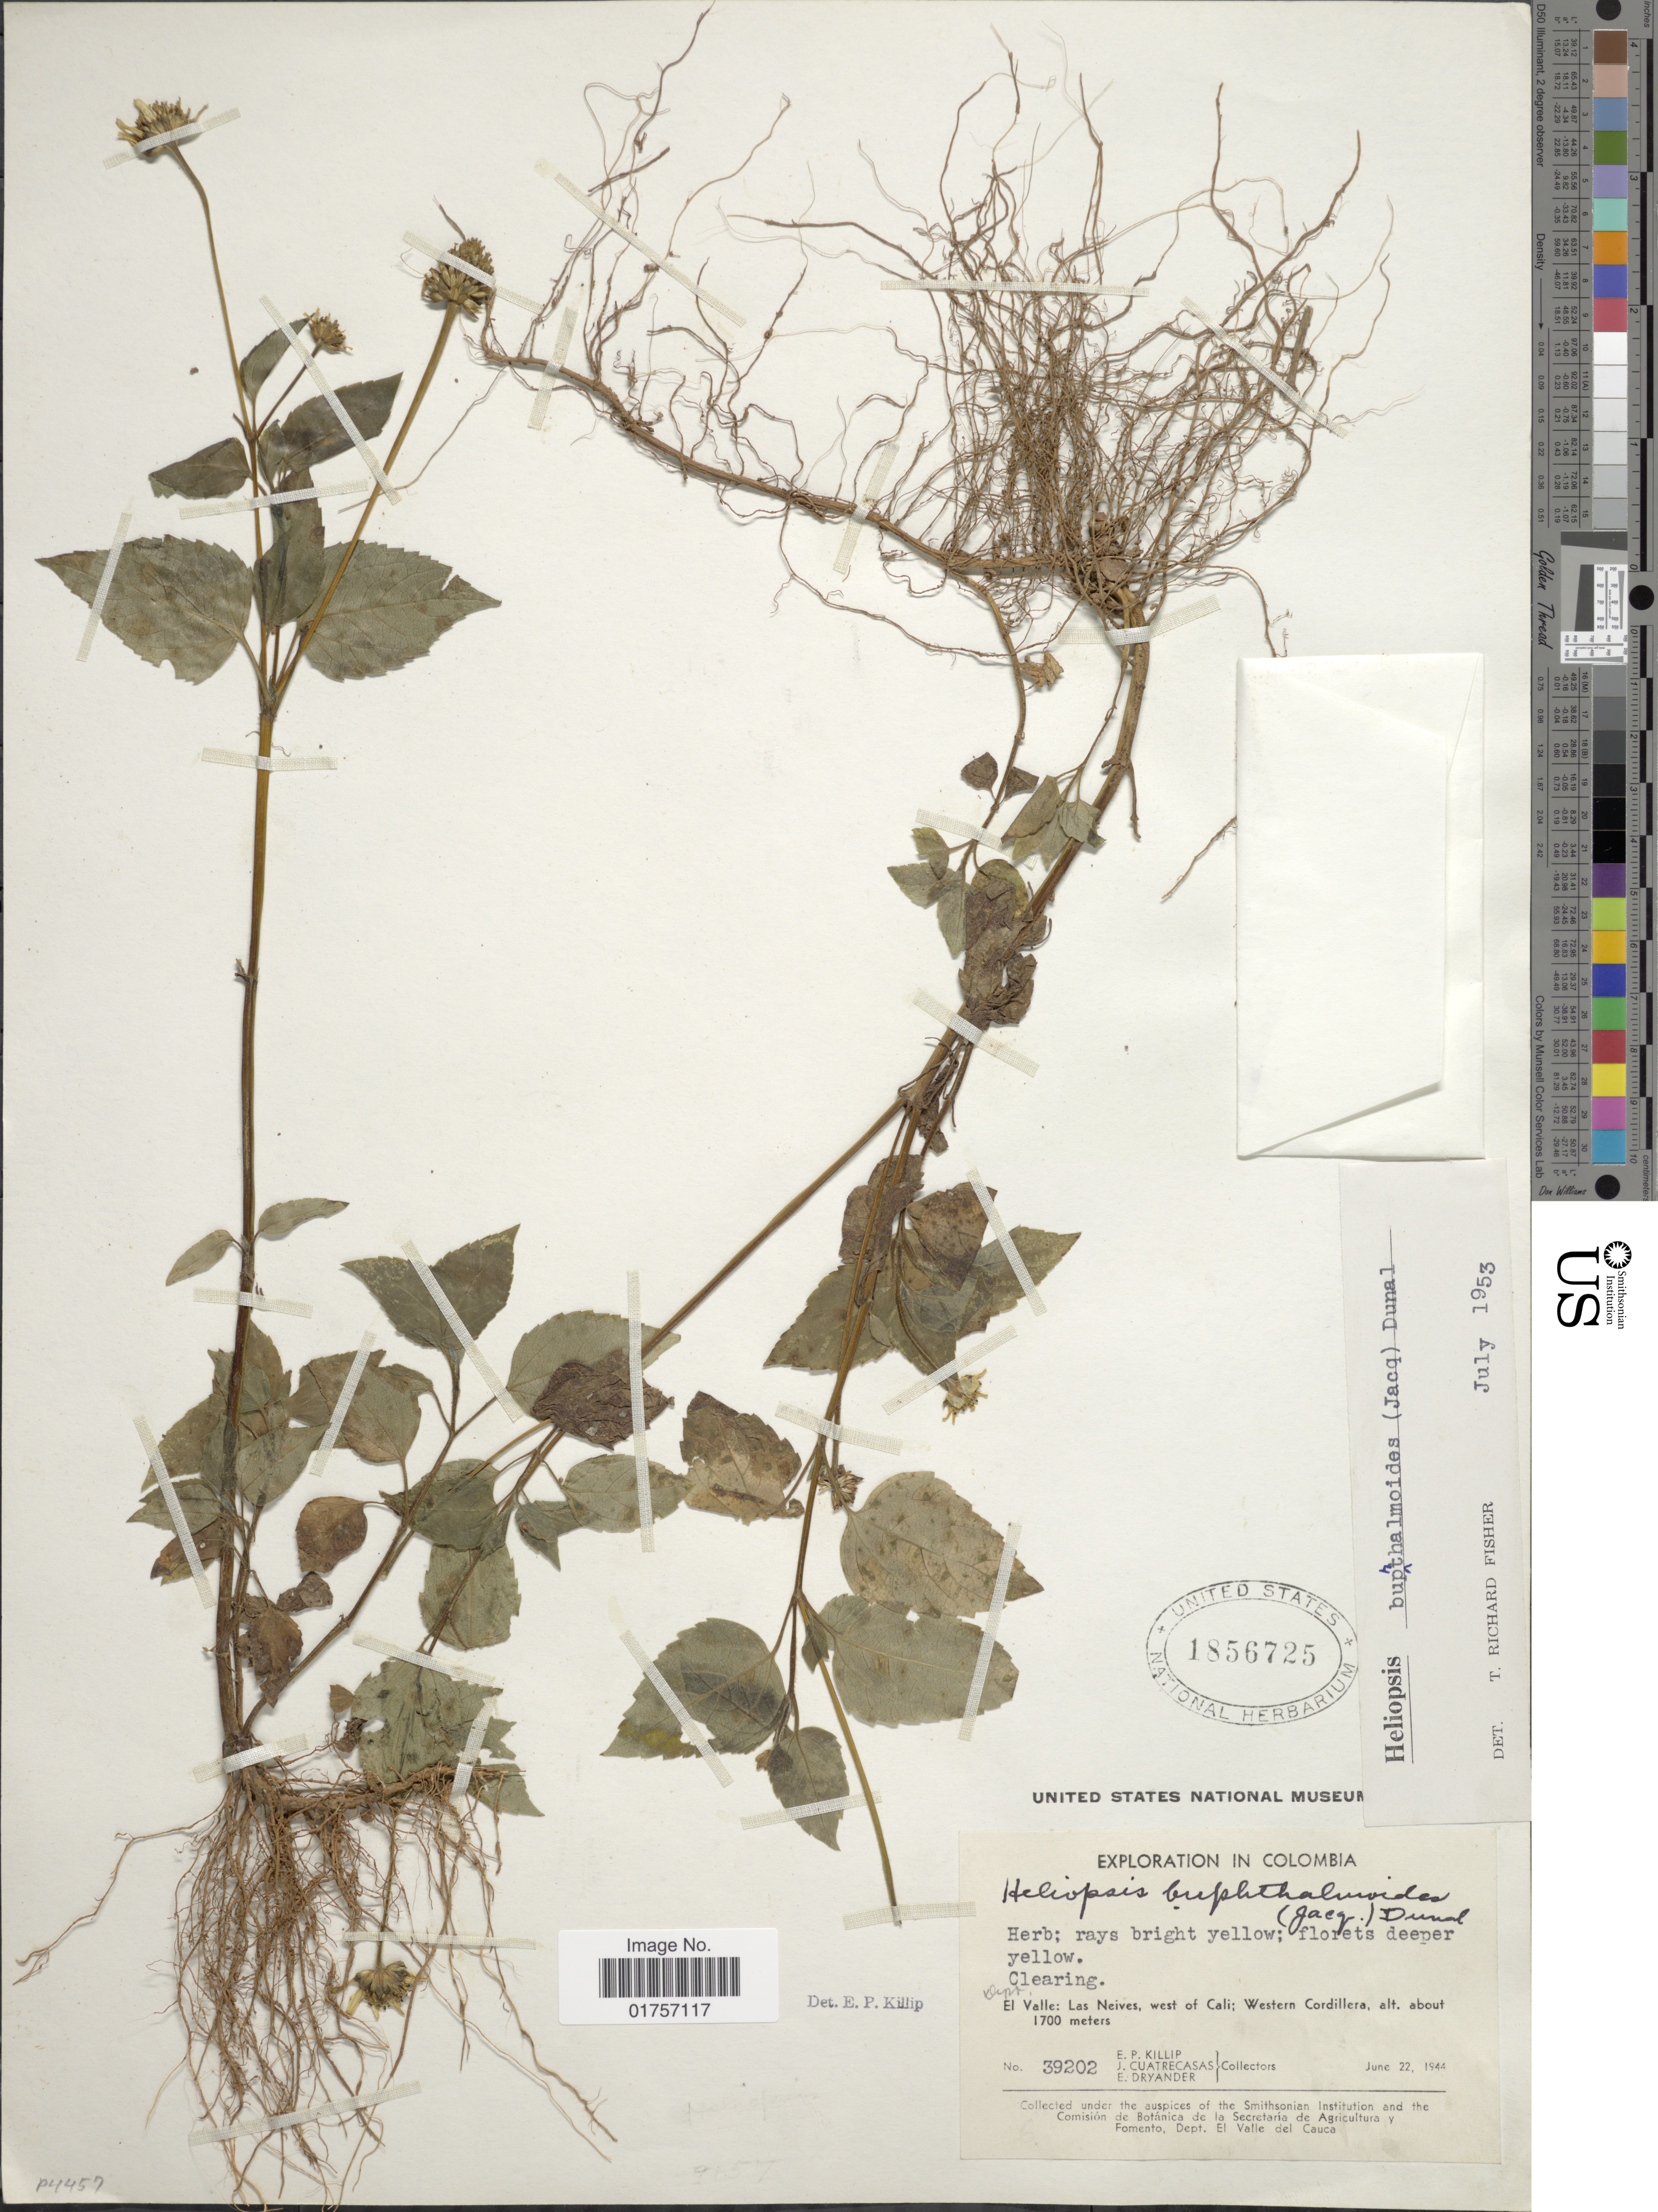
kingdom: Plantae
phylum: Tracheophyta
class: Magnoliopsida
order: Asterales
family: Asteraceae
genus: Heliopsis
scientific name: Heliopsis buphthalmoides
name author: (Jacq.) Dunal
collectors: E. P. Killip, J. Cuatrecasas & E. Dryander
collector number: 39202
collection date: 1944-06-22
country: Colombia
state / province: Valle del Cauca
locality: El Valle: Las Neivas, west of Cali; Western Cordillera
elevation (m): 1700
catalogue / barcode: US 1856725